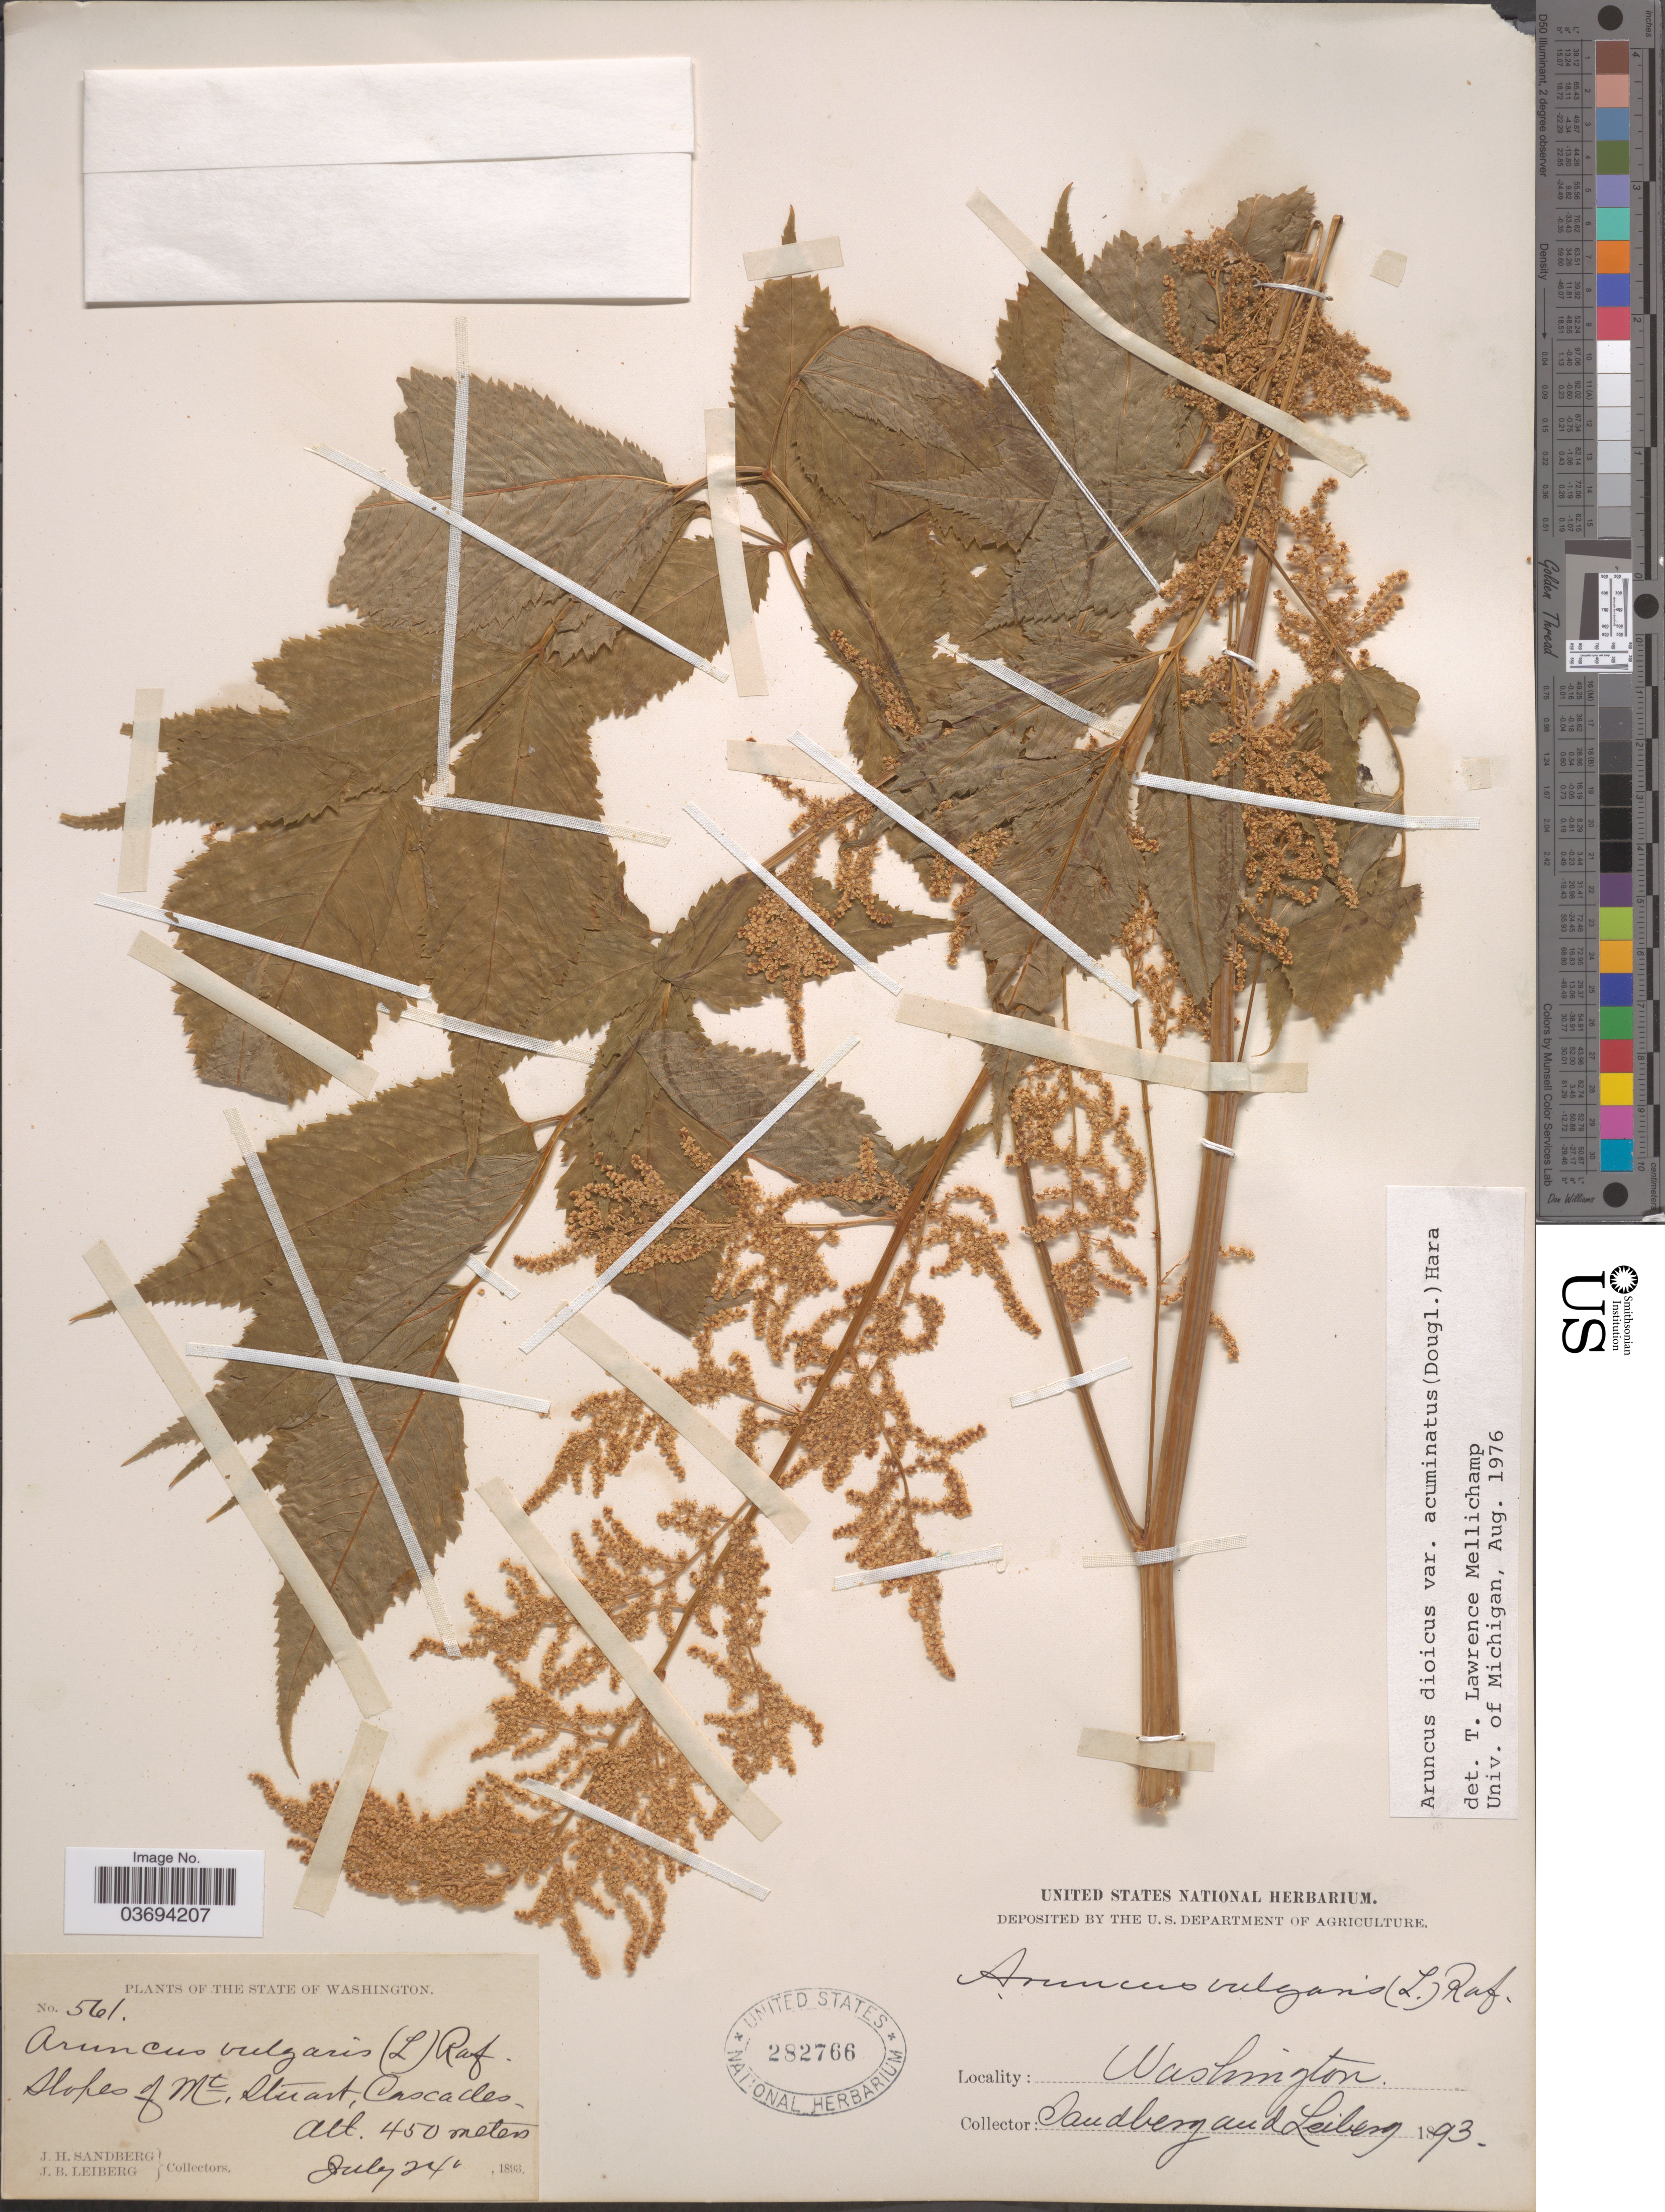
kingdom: Plantae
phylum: Tracheophyta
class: Magnoliopsida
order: Rosales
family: Rosaceae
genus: Aruncus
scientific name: Aruncus dioicus var. acuminatus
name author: (Rydb.) H. Hara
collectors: J. H. Sandberg & J. B. Leiberg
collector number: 561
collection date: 1893-07-24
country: United States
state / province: Washington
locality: Slopes of Mt. Stuart, Cascades.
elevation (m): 450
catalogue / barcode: US 282766